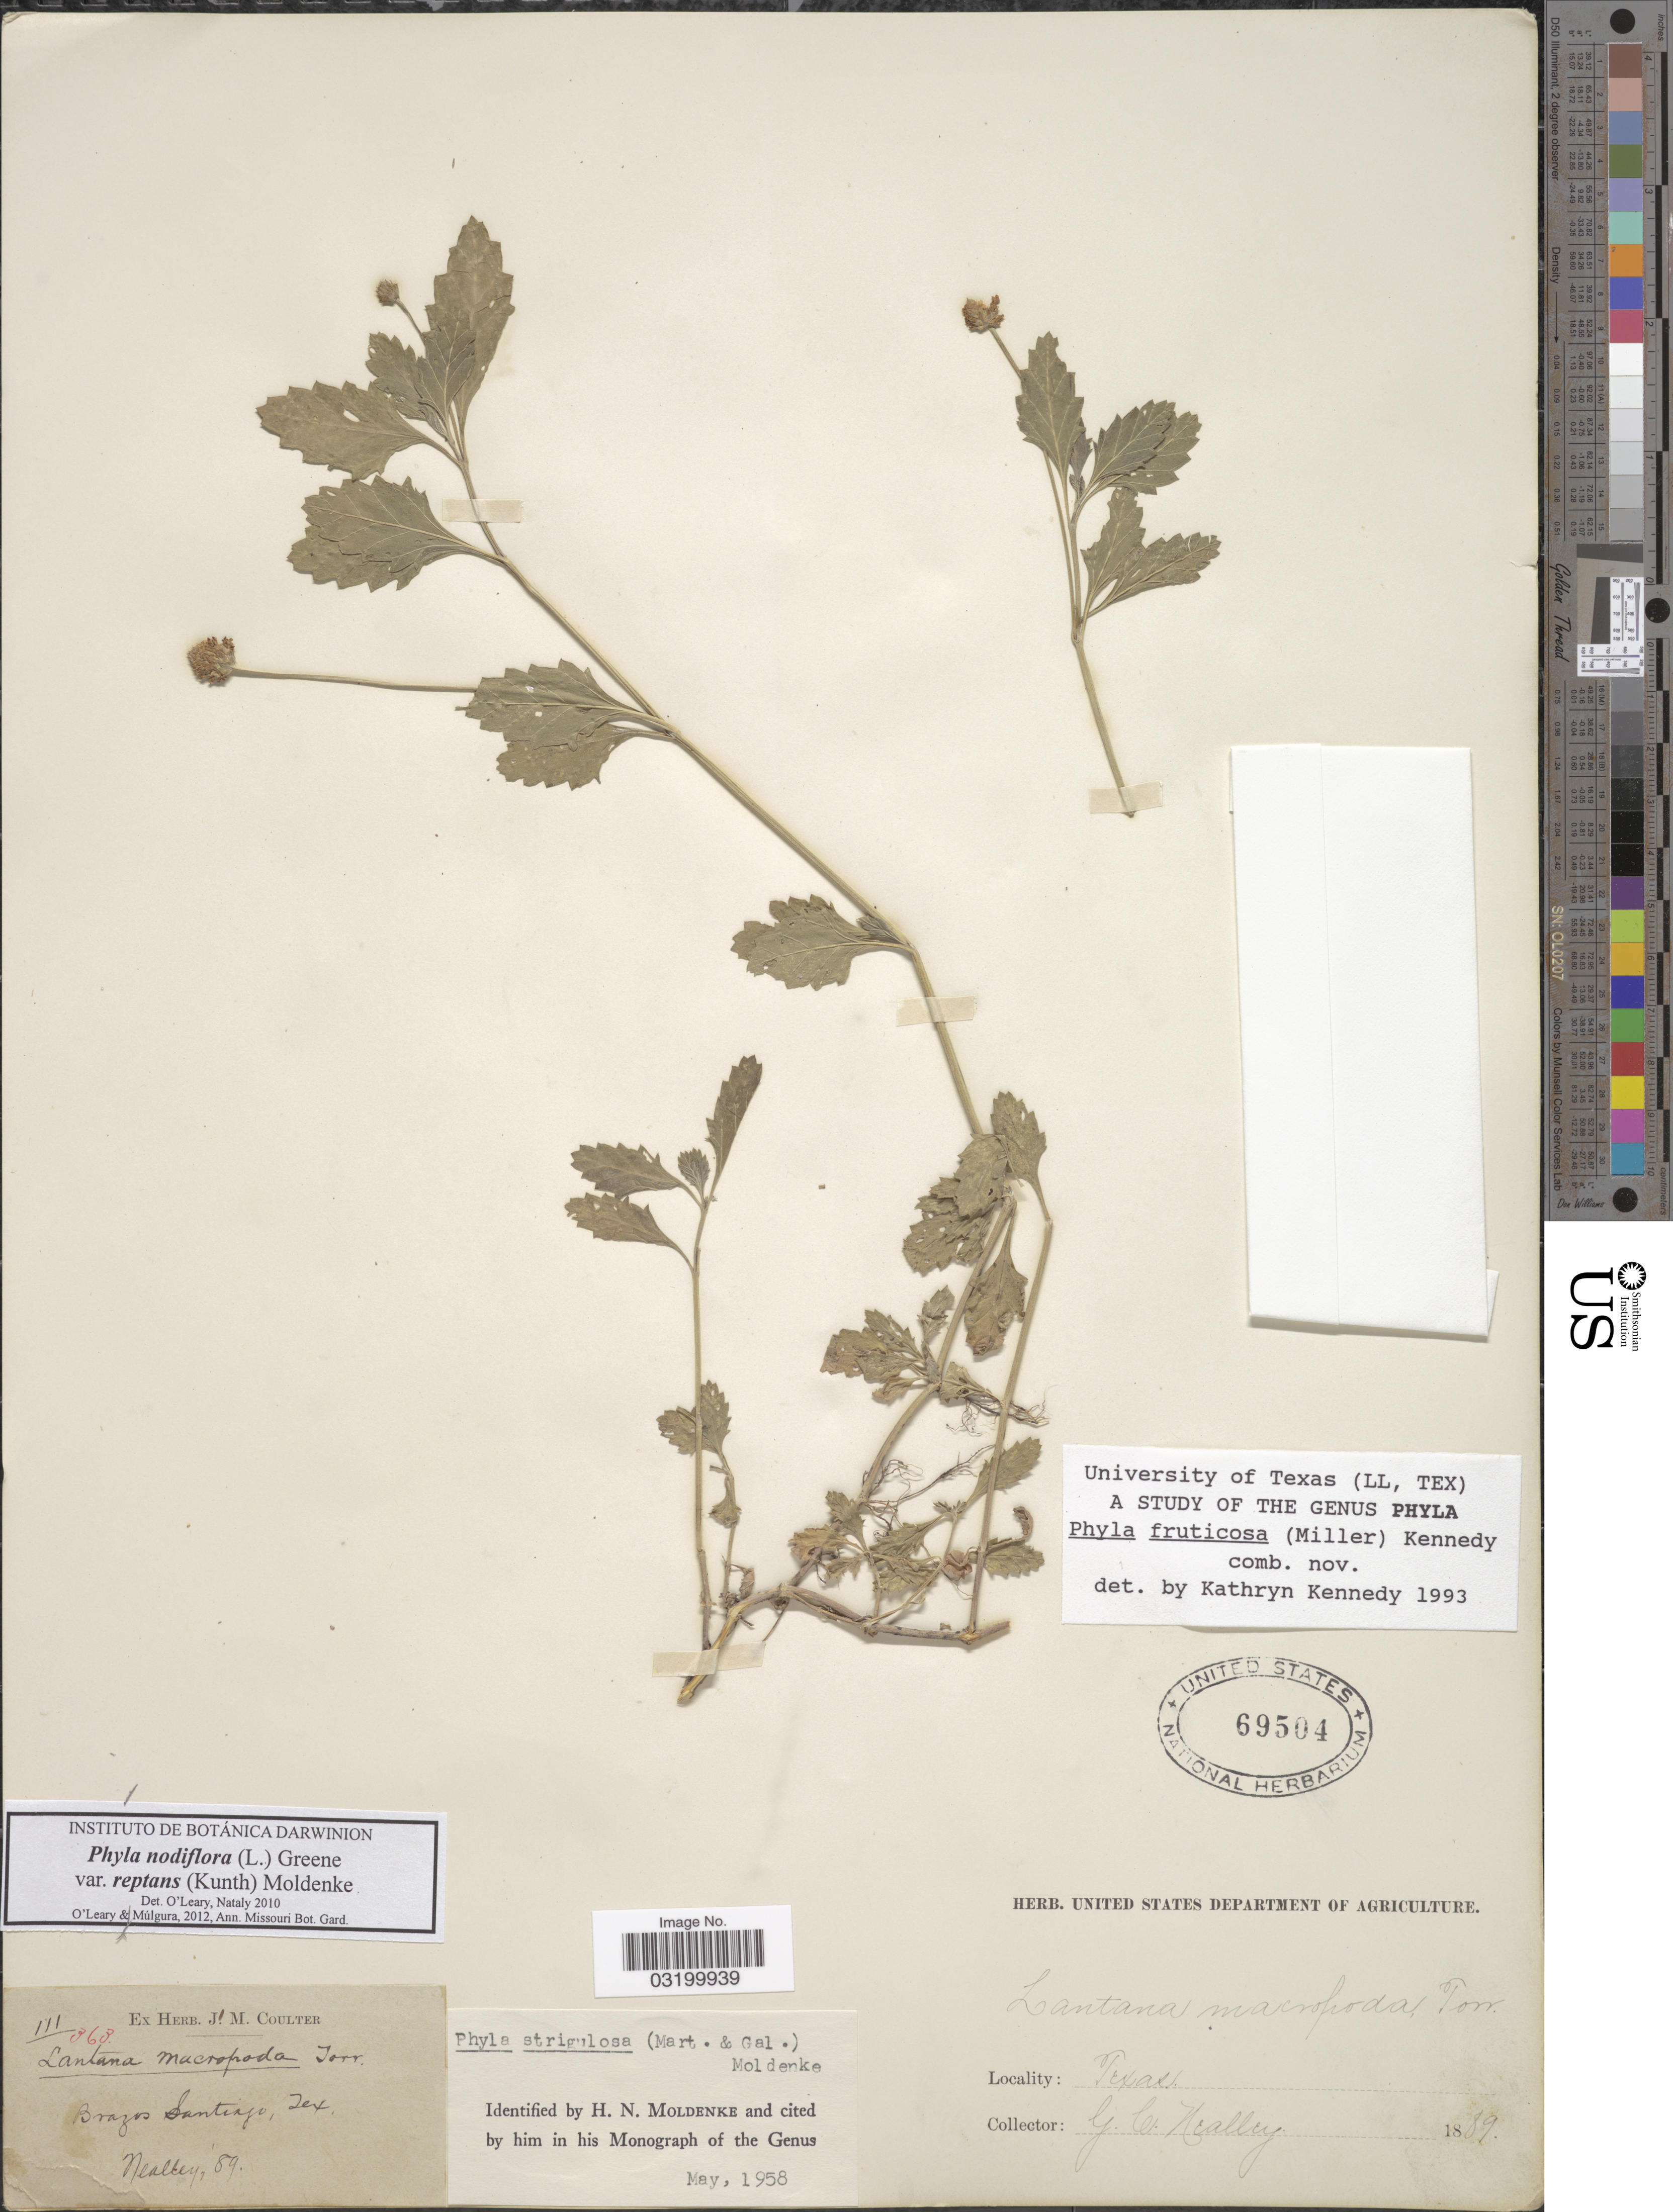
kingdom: Plantae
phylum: Tracheophyta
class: Magnoliopsida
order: Lamiales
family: Verbenaceae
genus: Phyla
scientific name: Phyla nodiflora var. reptans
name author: (Kunth) Moldenke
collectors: G. C. Nealley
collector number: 111/363?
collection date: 1889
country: United States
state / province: Texas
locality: Brazos Santiago.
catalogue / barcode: US 69504